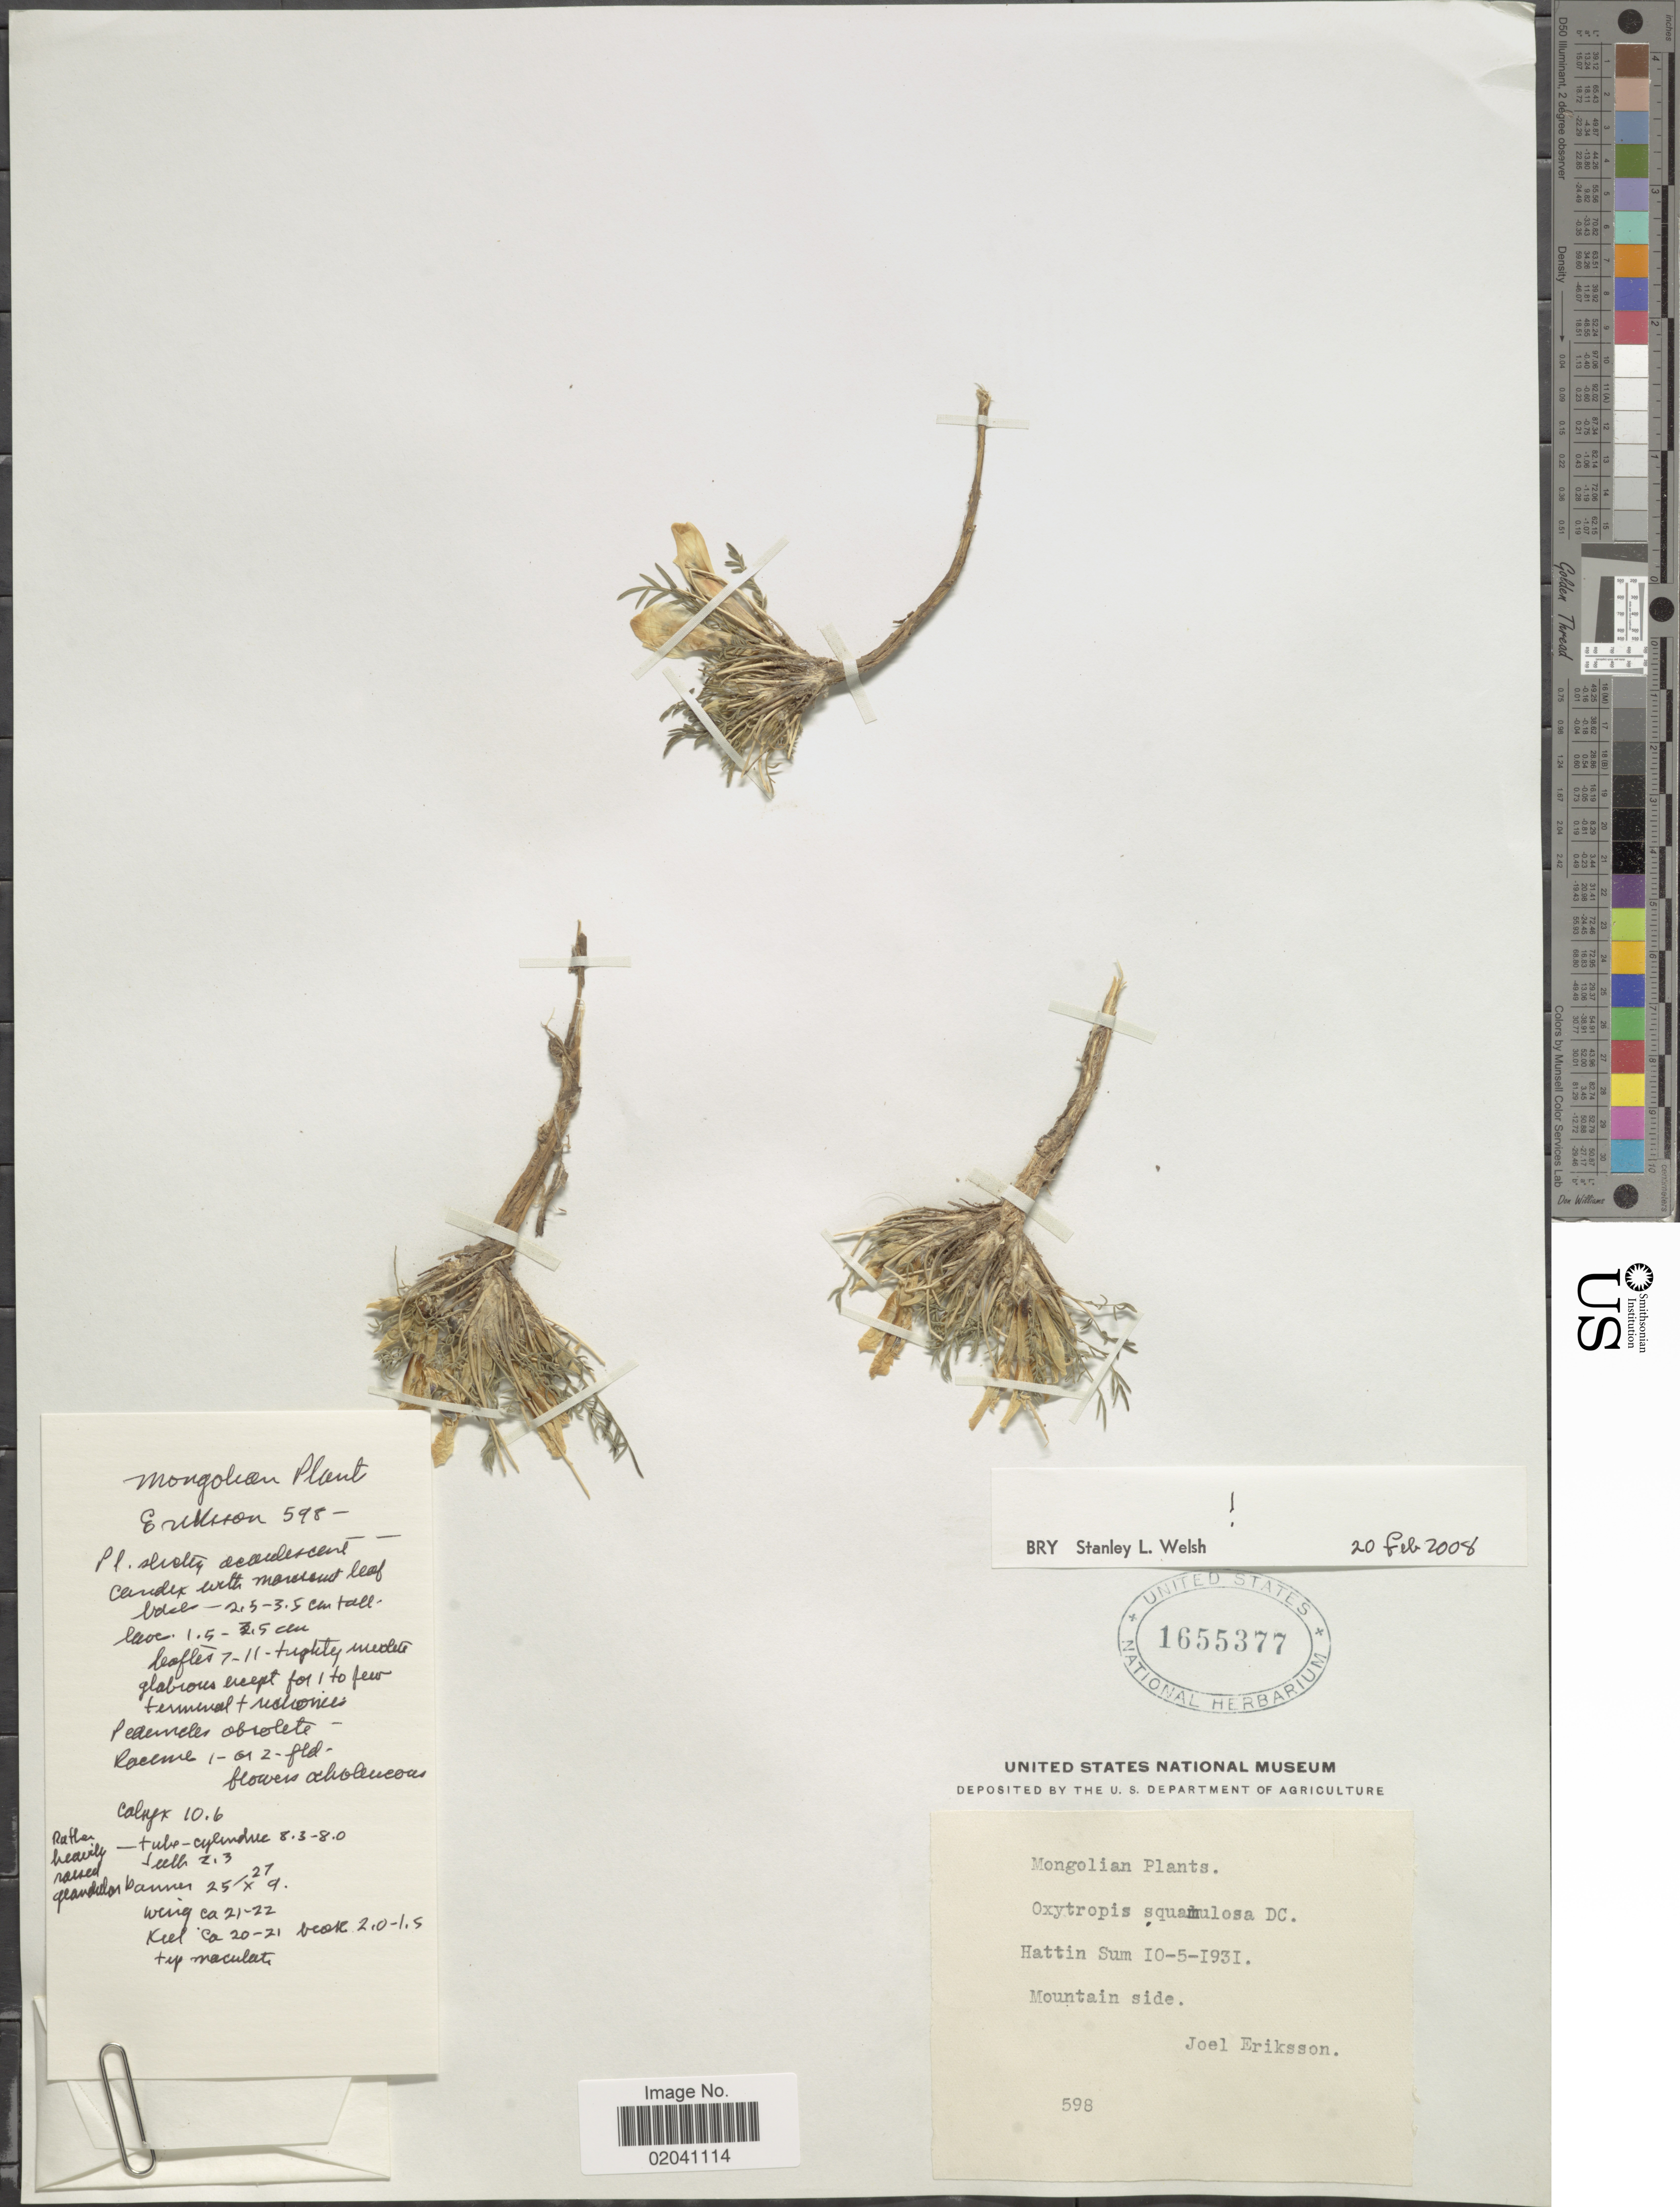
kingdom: Plantae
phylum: Tracheophyta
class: Magnoliopsida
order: Fabales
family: Fabaceae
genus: Oxytropis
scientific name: Oxytropis squammulosa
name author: DC.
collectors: J. Eriksson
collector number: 598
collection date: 1931-05-10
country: Mongolia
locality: Hattim Sum. Mountain side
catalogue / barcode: US 1655377